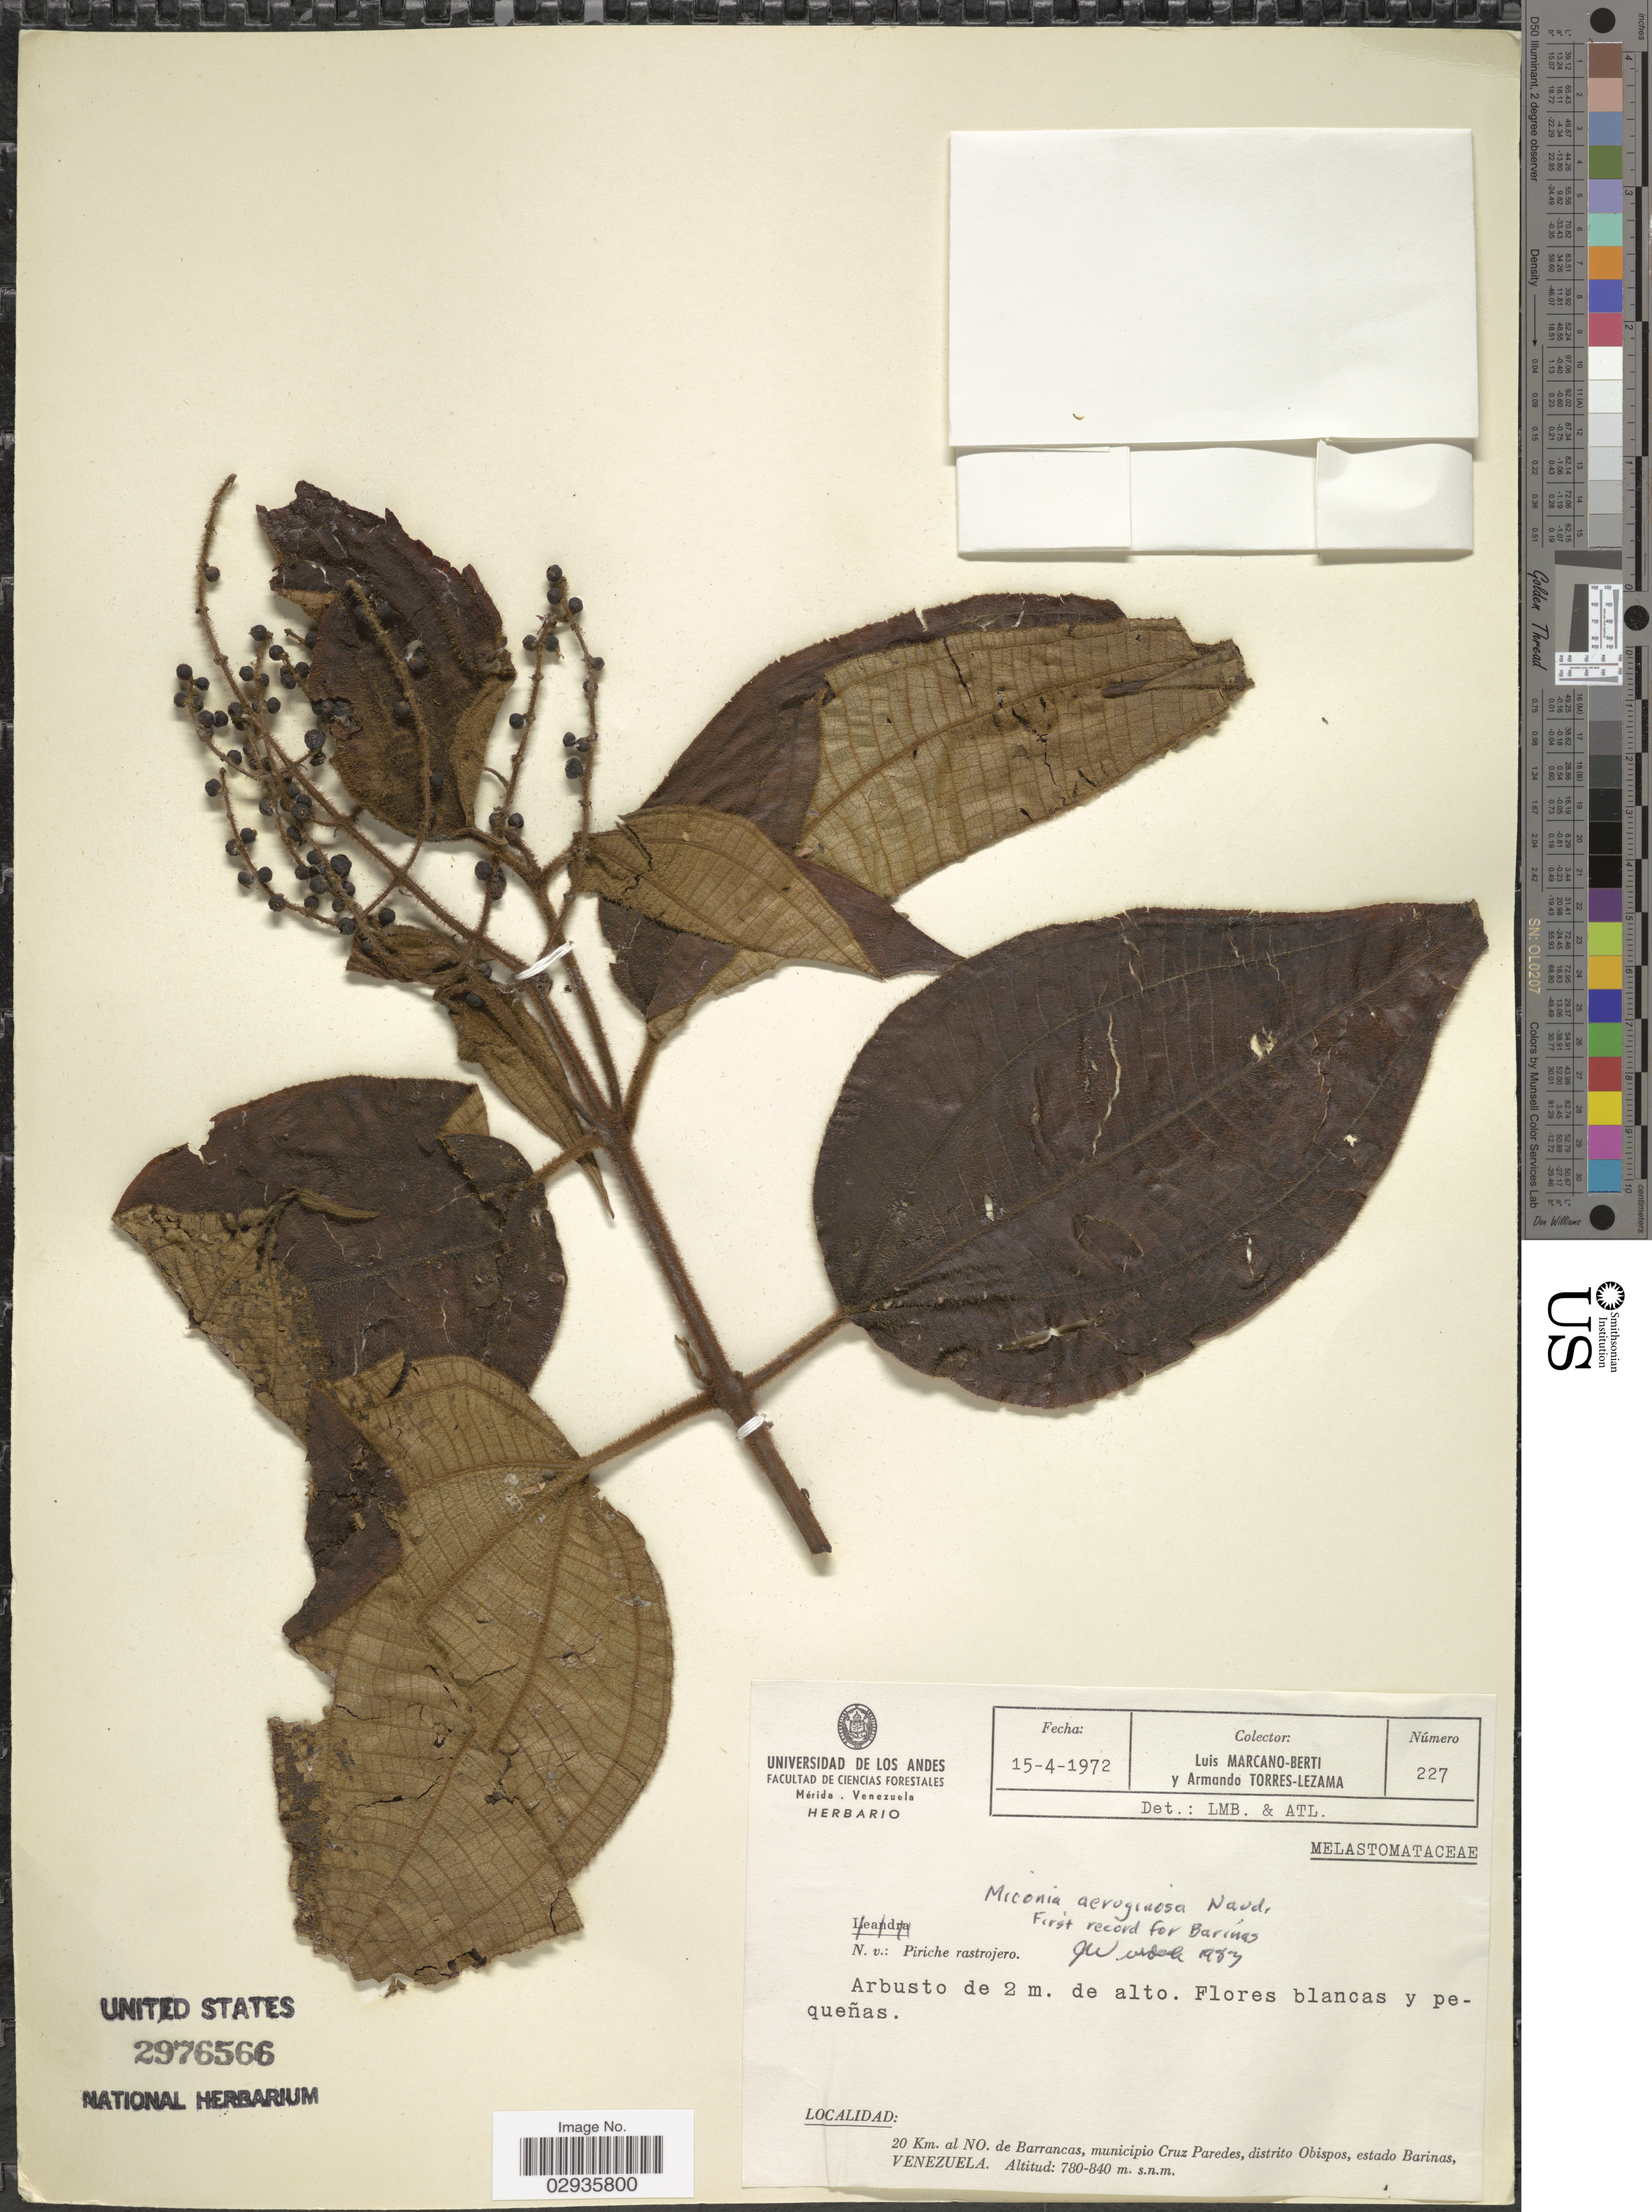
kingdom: Plantae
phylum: Tracheophyta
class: Magnoliopsida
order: Myrtales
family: Melastomataceae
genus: Miconia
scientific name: Miconia aeruginosa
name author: Naudin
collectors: L. Marcano-Berti & A. Torres-Lazama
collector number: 227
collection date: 1972-04-15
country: Venezuela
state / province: Barinas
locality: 20 Km. al NO. de Barrancas, municipio Cruz Paredes, distrito Obispos.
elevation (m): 780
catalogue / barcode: US 2976566